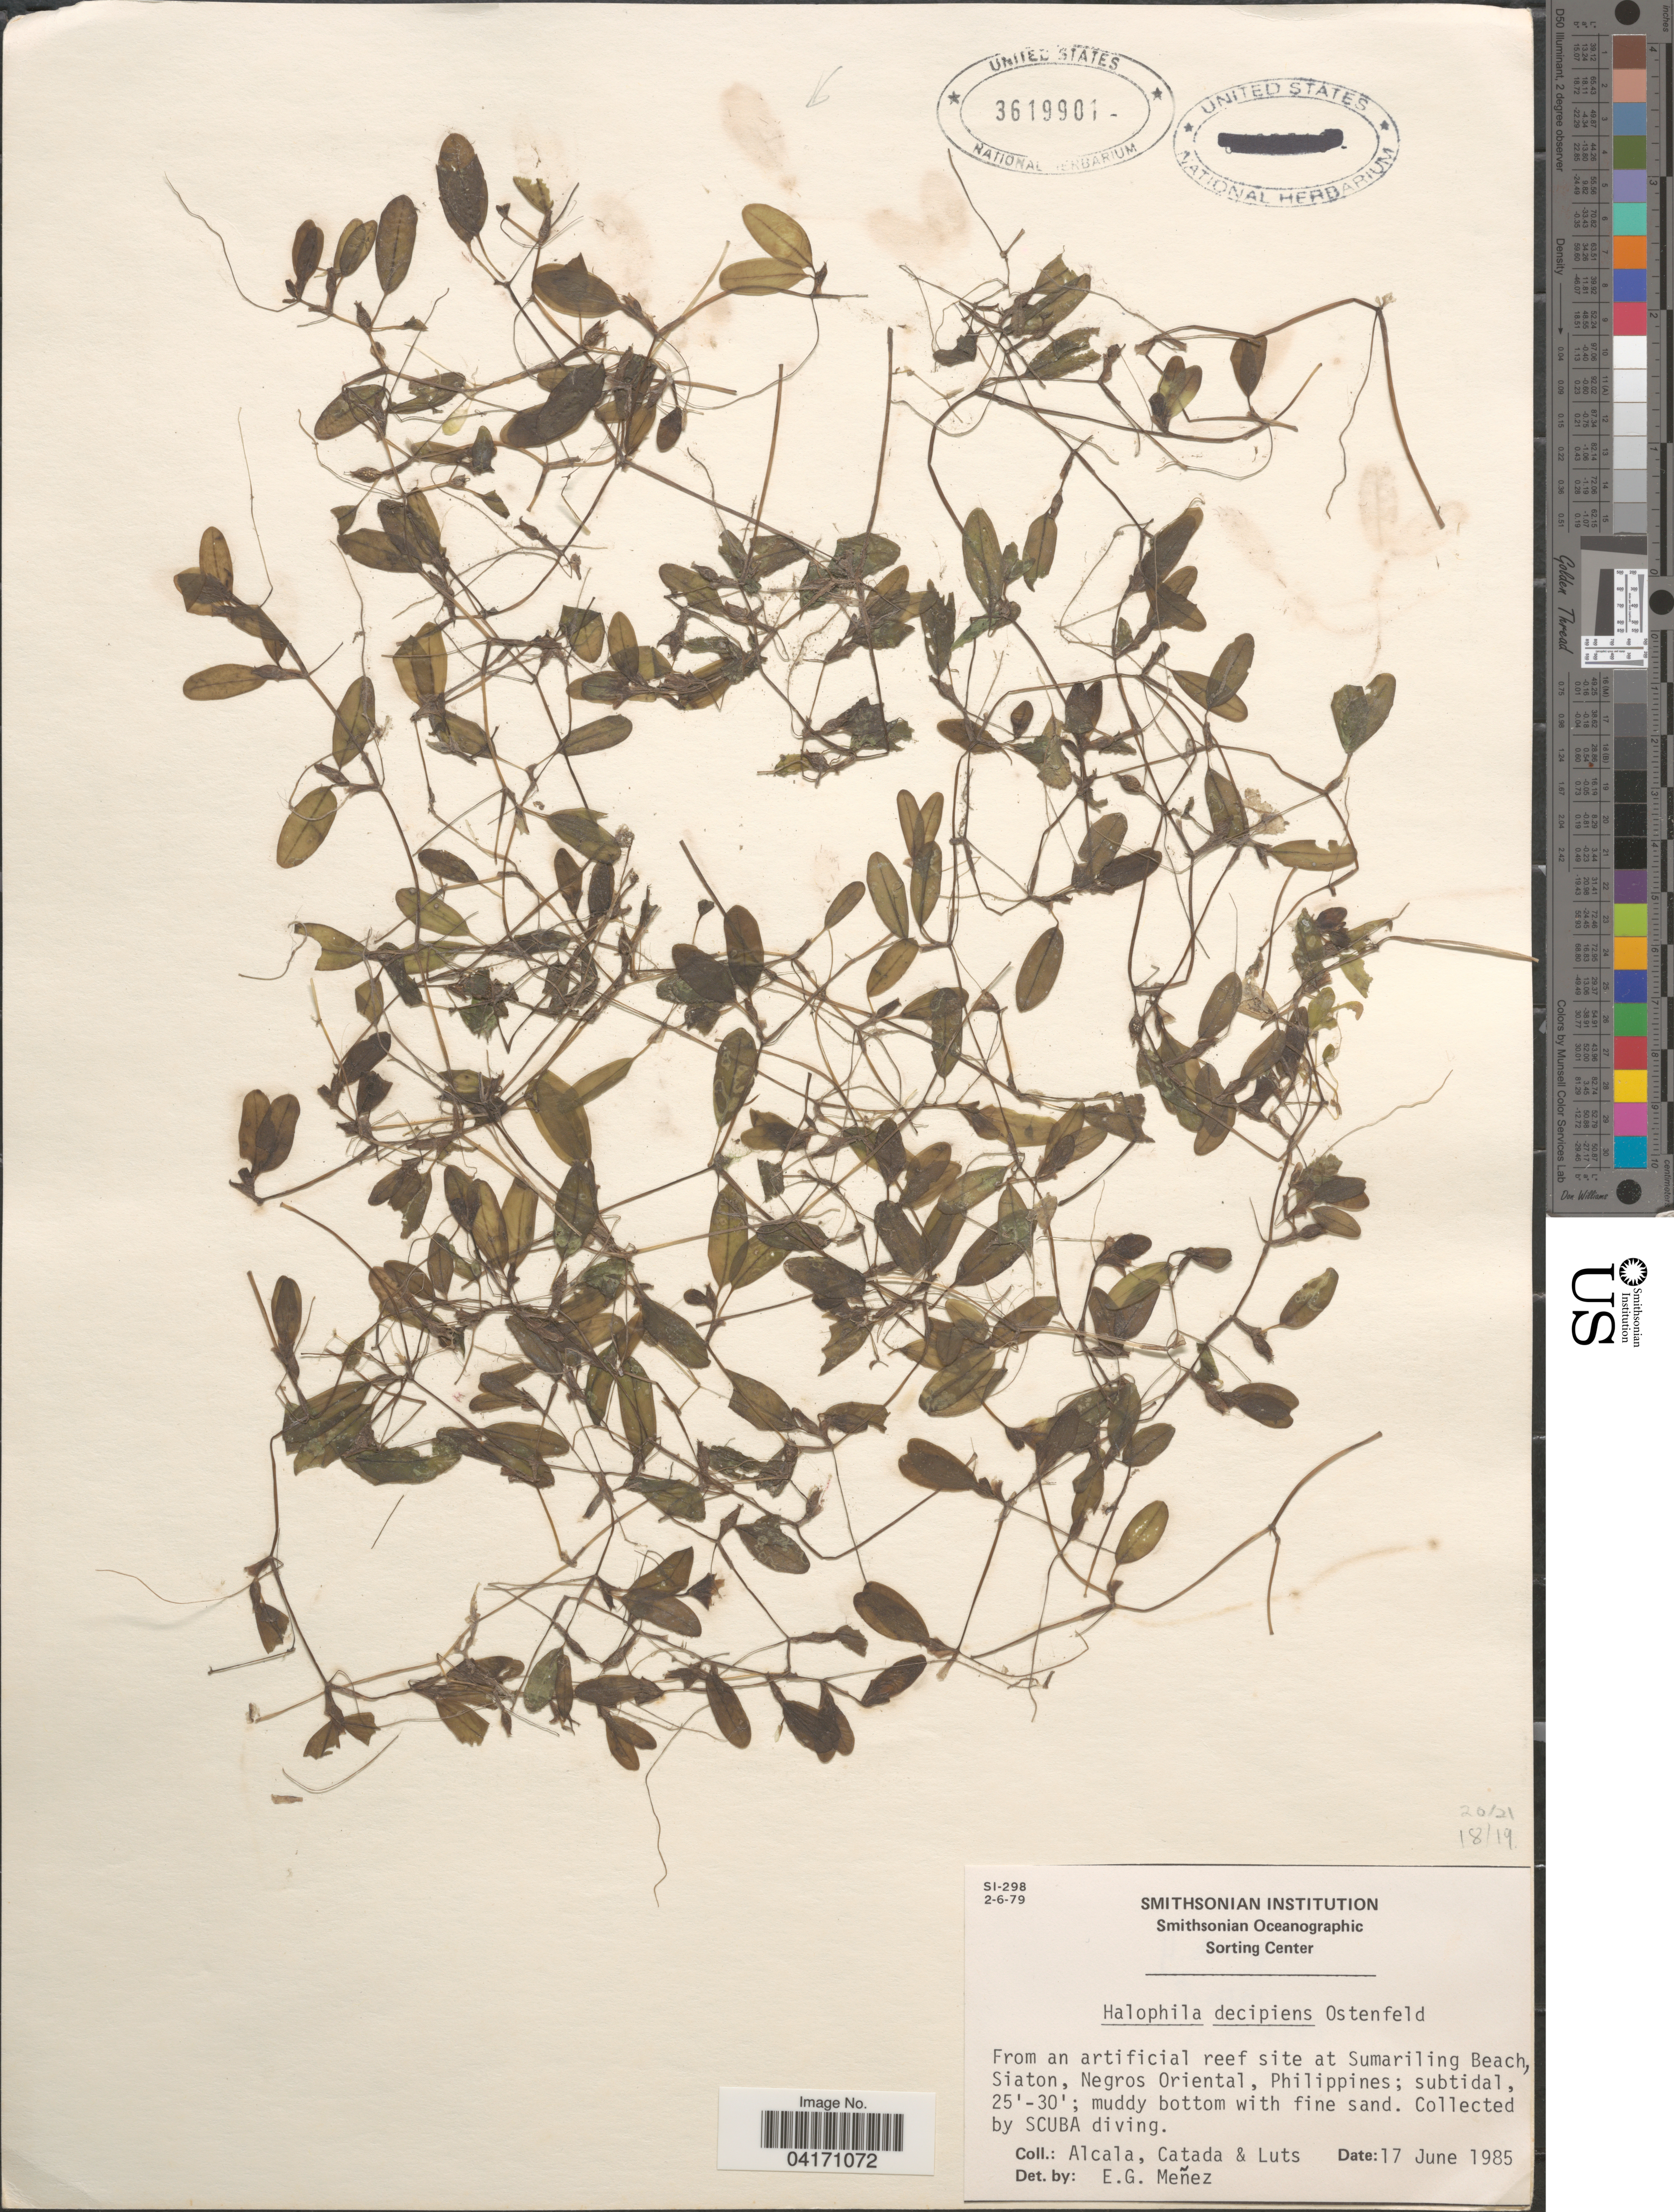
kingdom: Plantae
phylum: Tracheophyta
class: Liliopsida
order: Alismatales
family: Hydrocharitaceae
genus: Halophila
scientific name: Halophila decipiens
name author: Ostenf.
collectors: Alcala, Catada & Luts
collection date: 1985-06-17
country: Philippines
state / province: Central Visayas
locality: From an artificial reef site at Sumariling Beach, Siaton, Negros Oriental.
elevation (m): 8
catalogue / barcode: US 3619901